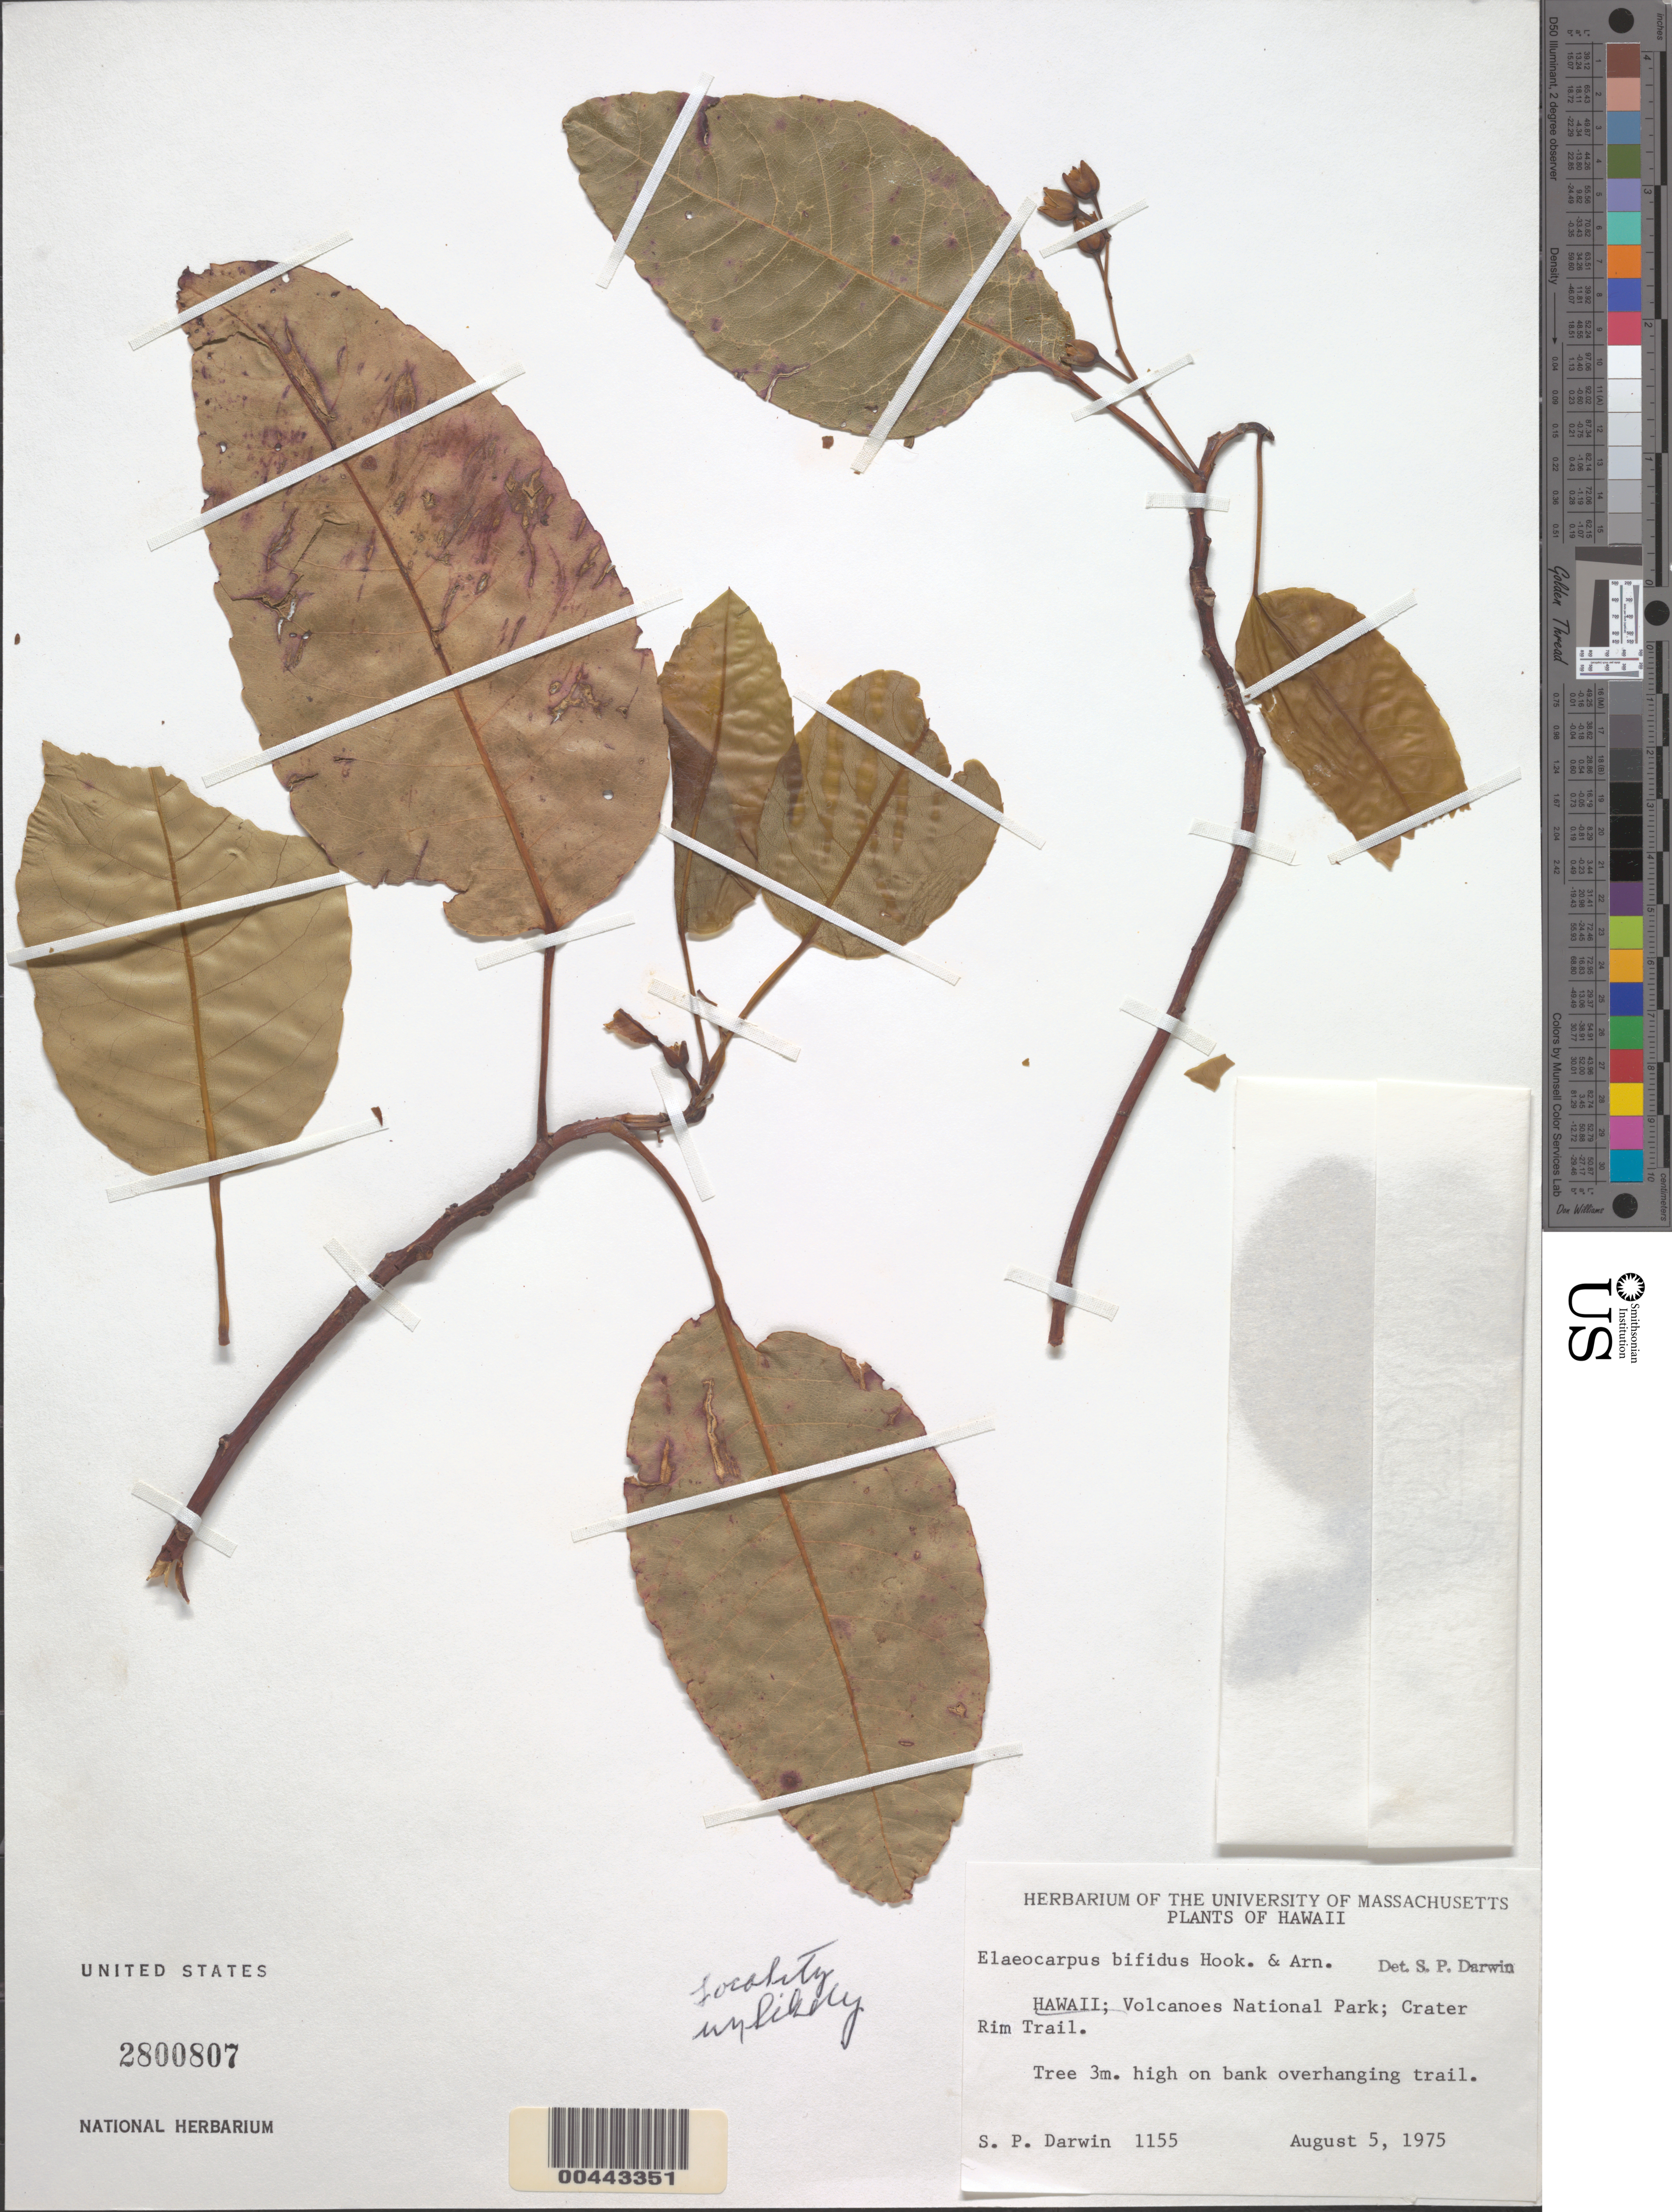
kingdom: Plantae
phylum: Tracheophyta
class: Magnoliopsida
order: Oxalidales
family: Elaeocarpaceae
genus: Elaeocarpus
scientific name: Elaeocarpus bifidus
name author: Hook. & Arn.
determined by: Darwin, S. P.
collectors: S. P. Darwin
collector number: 1155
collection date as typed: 5 Aug 1975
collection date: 1975-08-05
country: United States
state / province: Hawaii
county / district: Hawaii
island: Hawaii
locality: Volcanoes National Park; Crater Rim Trail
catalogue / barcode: US 2800807